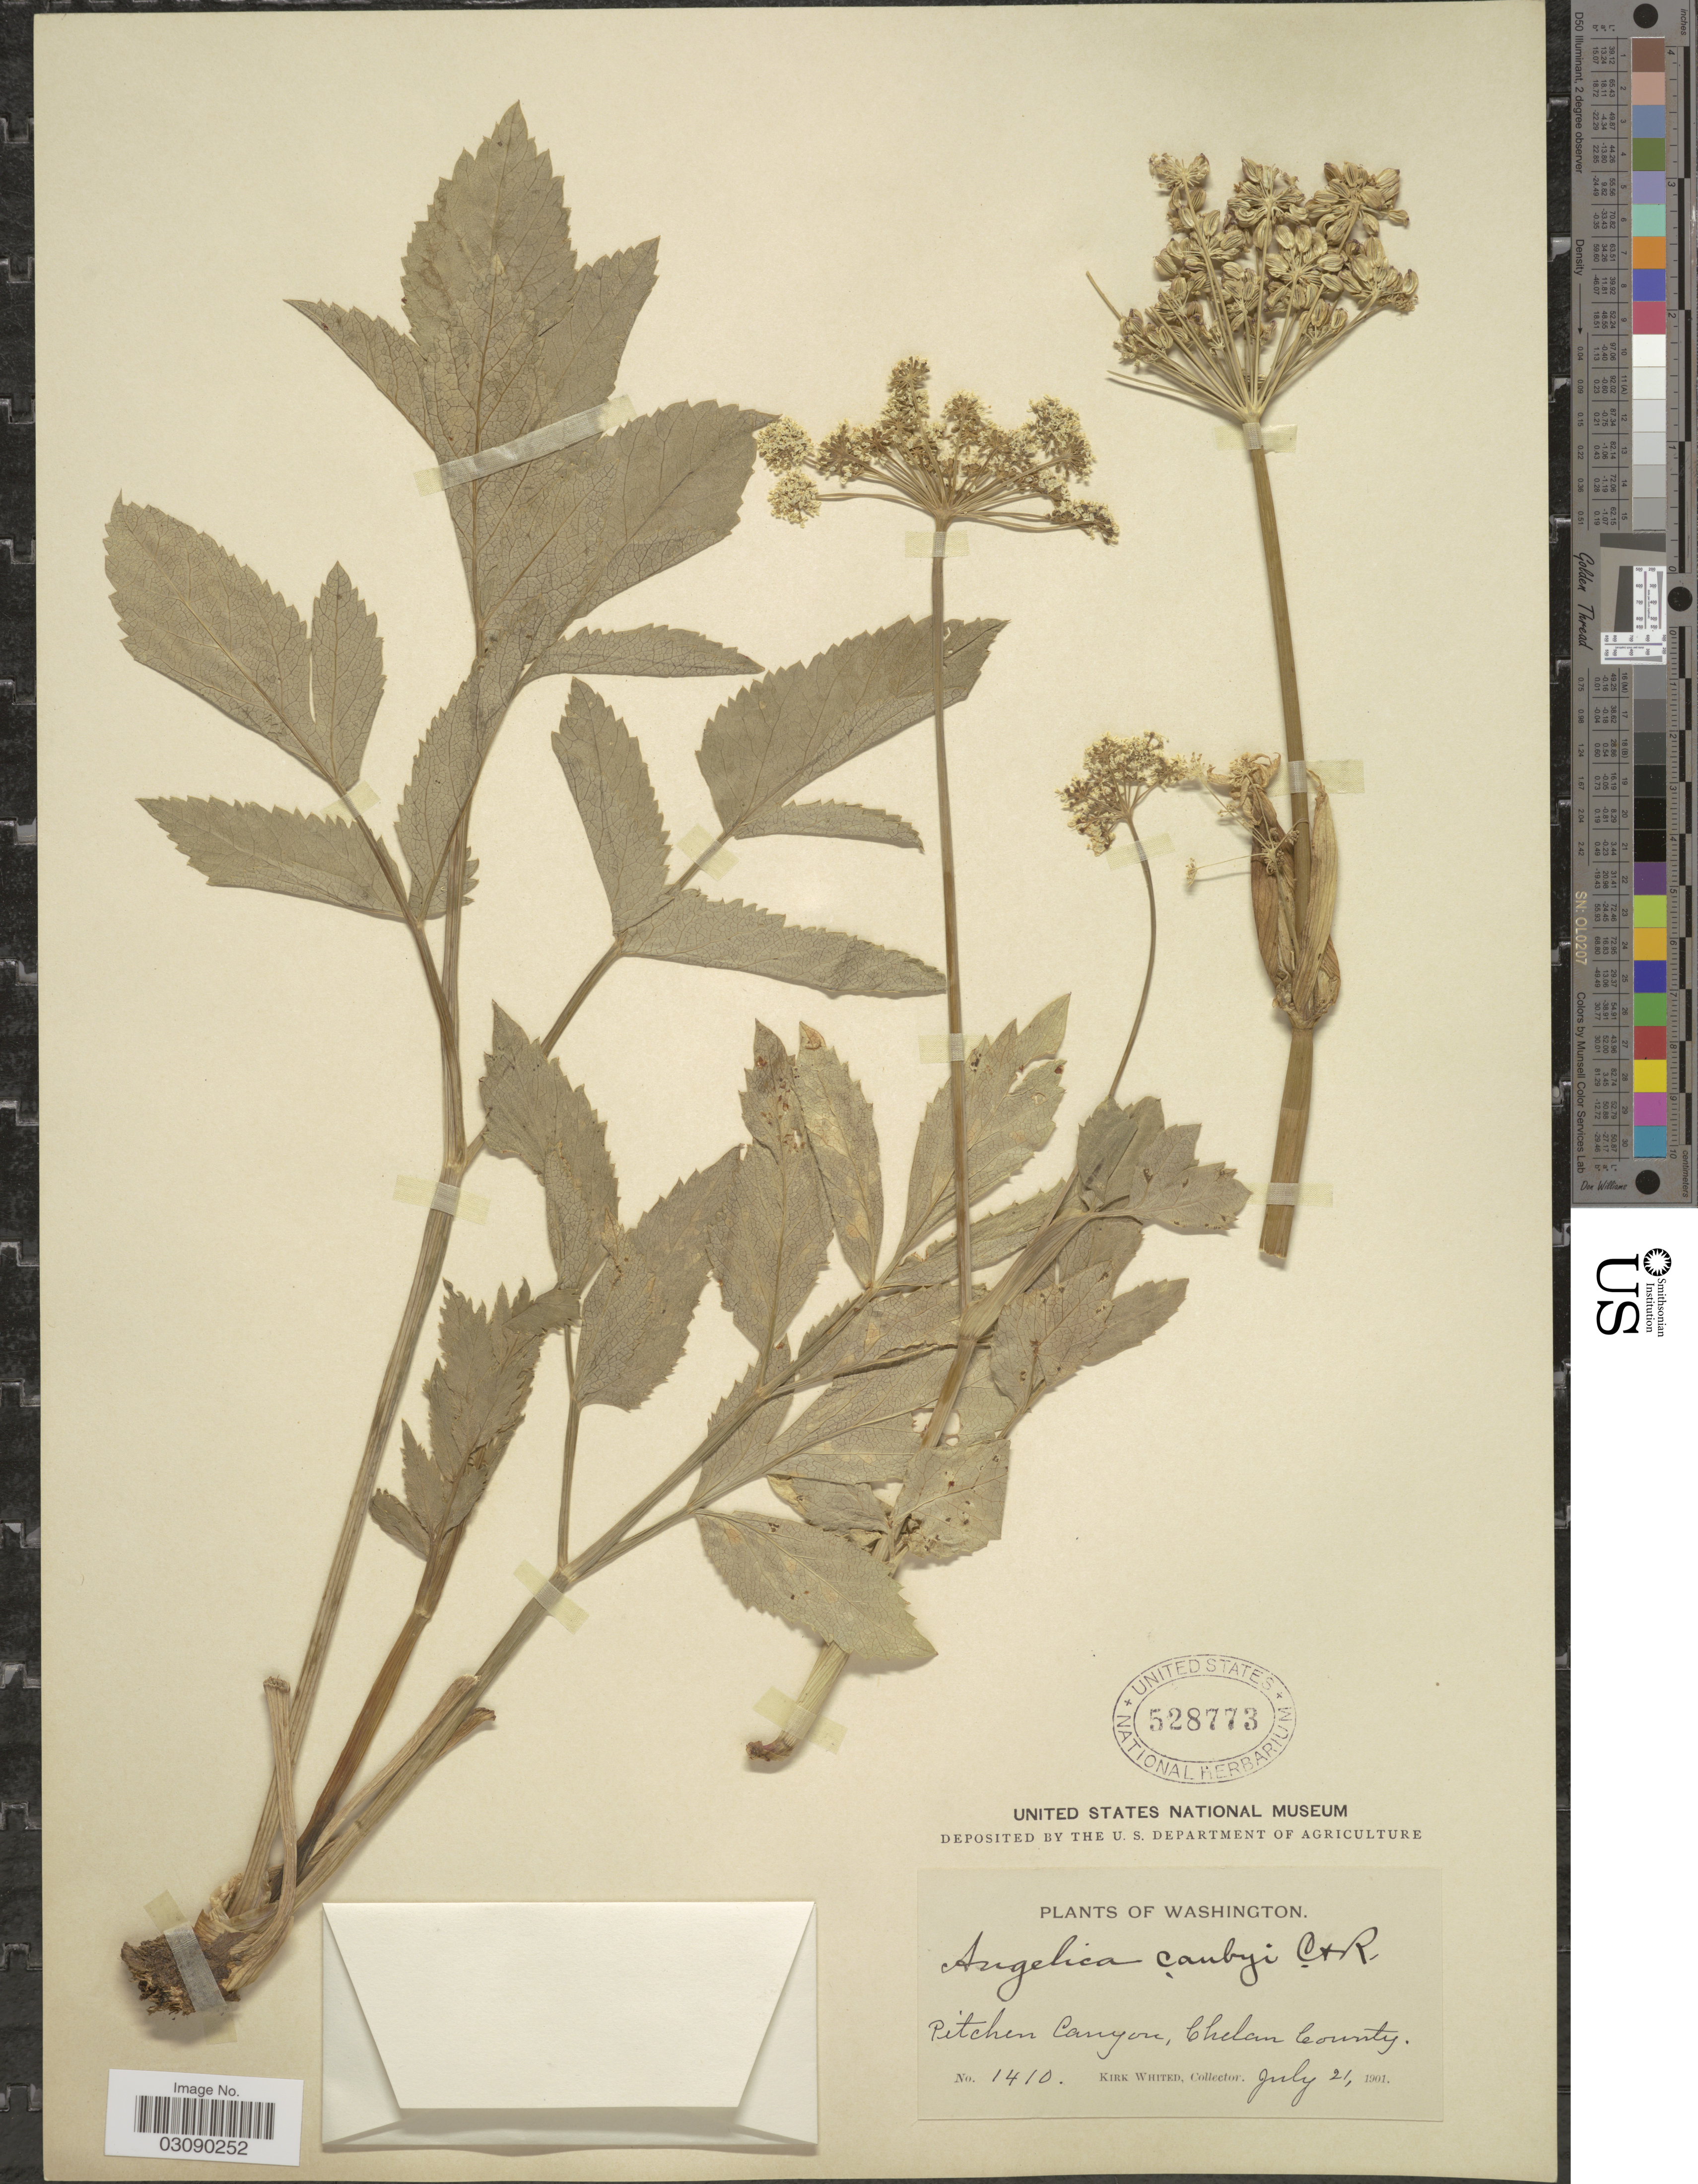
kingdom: Plantae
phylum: Tracheophyta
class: Magnoliopsida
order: Apiales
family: Apiaceae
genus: Angelica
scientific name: Angelica canbyi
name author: J.M. Coult. & Rose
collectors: K. Whited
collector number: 1410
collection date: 1901-07-21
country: United States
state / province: Washington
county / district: Chelan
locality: Pitchen Canyon, Chelan County.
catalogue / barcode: US 528773